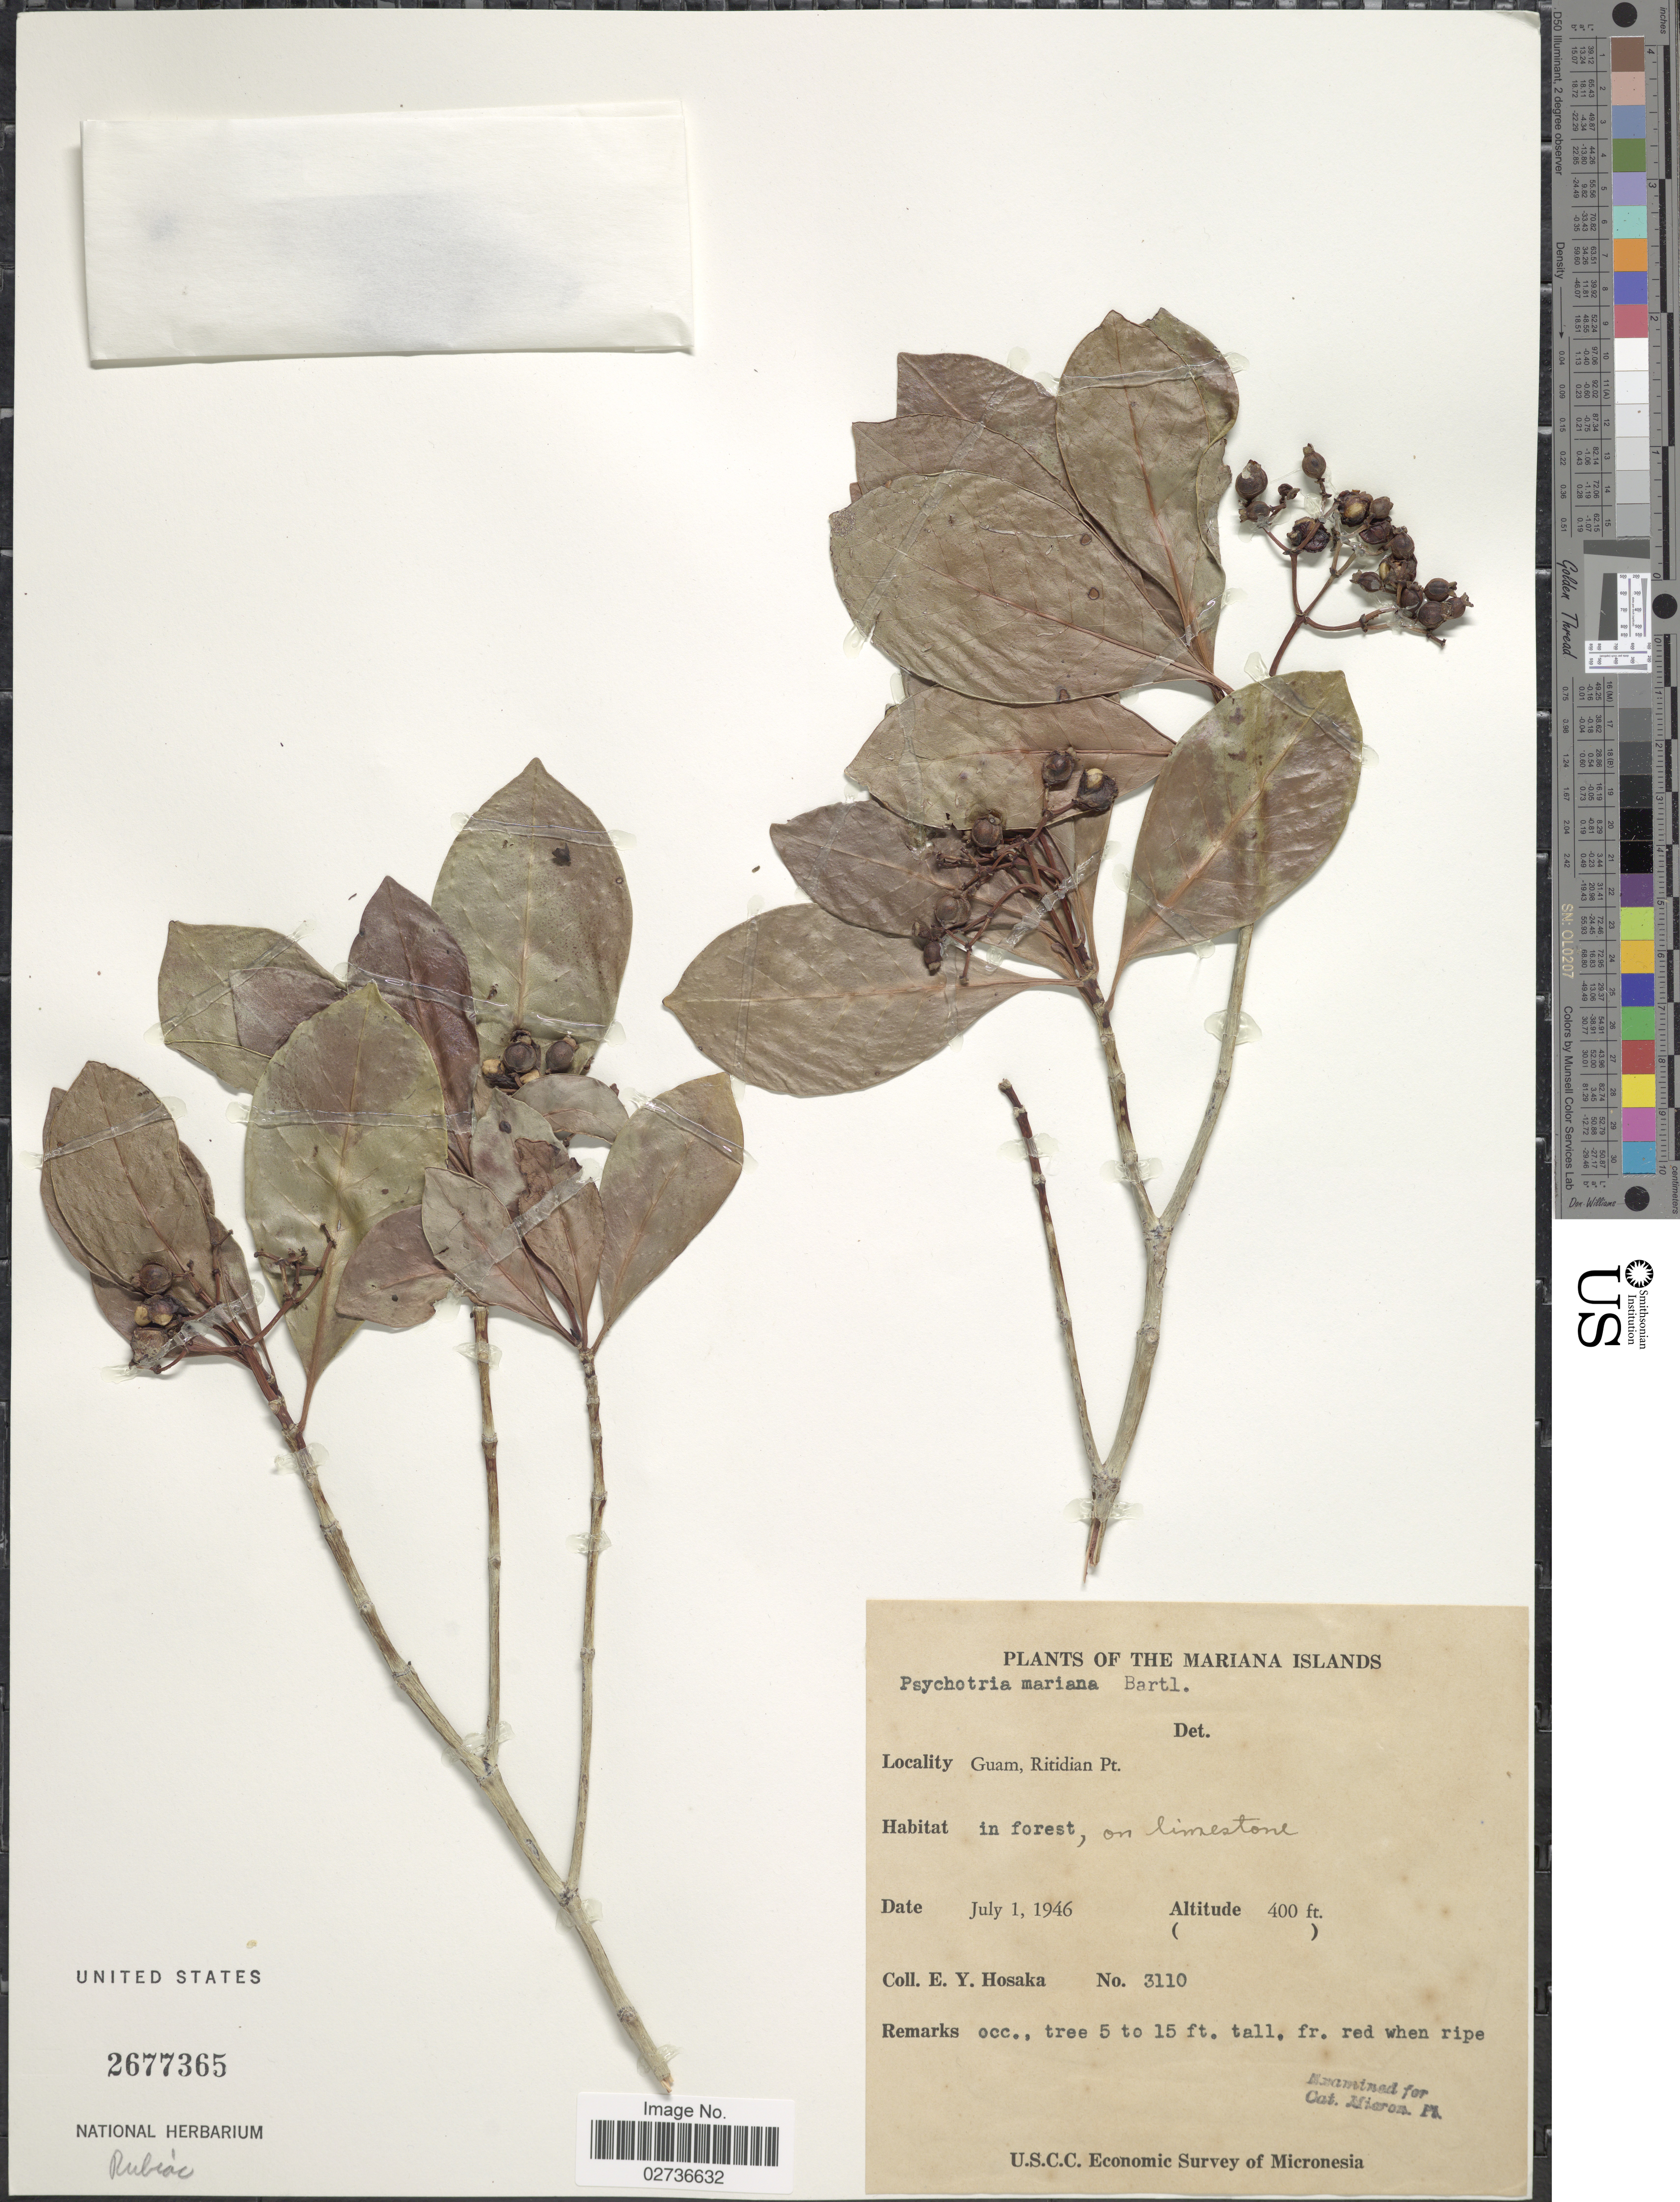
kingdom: Plantae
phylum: Tracheophyta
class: Magnoliopsida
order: Gentianales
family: Rubiaceae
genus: Psychotria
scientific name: Psychotria mariana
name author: Bartl. ex DC.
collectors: E. Y. Hosaka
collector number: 3110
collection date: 1946-07-01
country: Guam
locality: The Mariana Islands, Guam, Ritidian Pt.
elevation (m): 122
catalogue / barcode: US 2677365